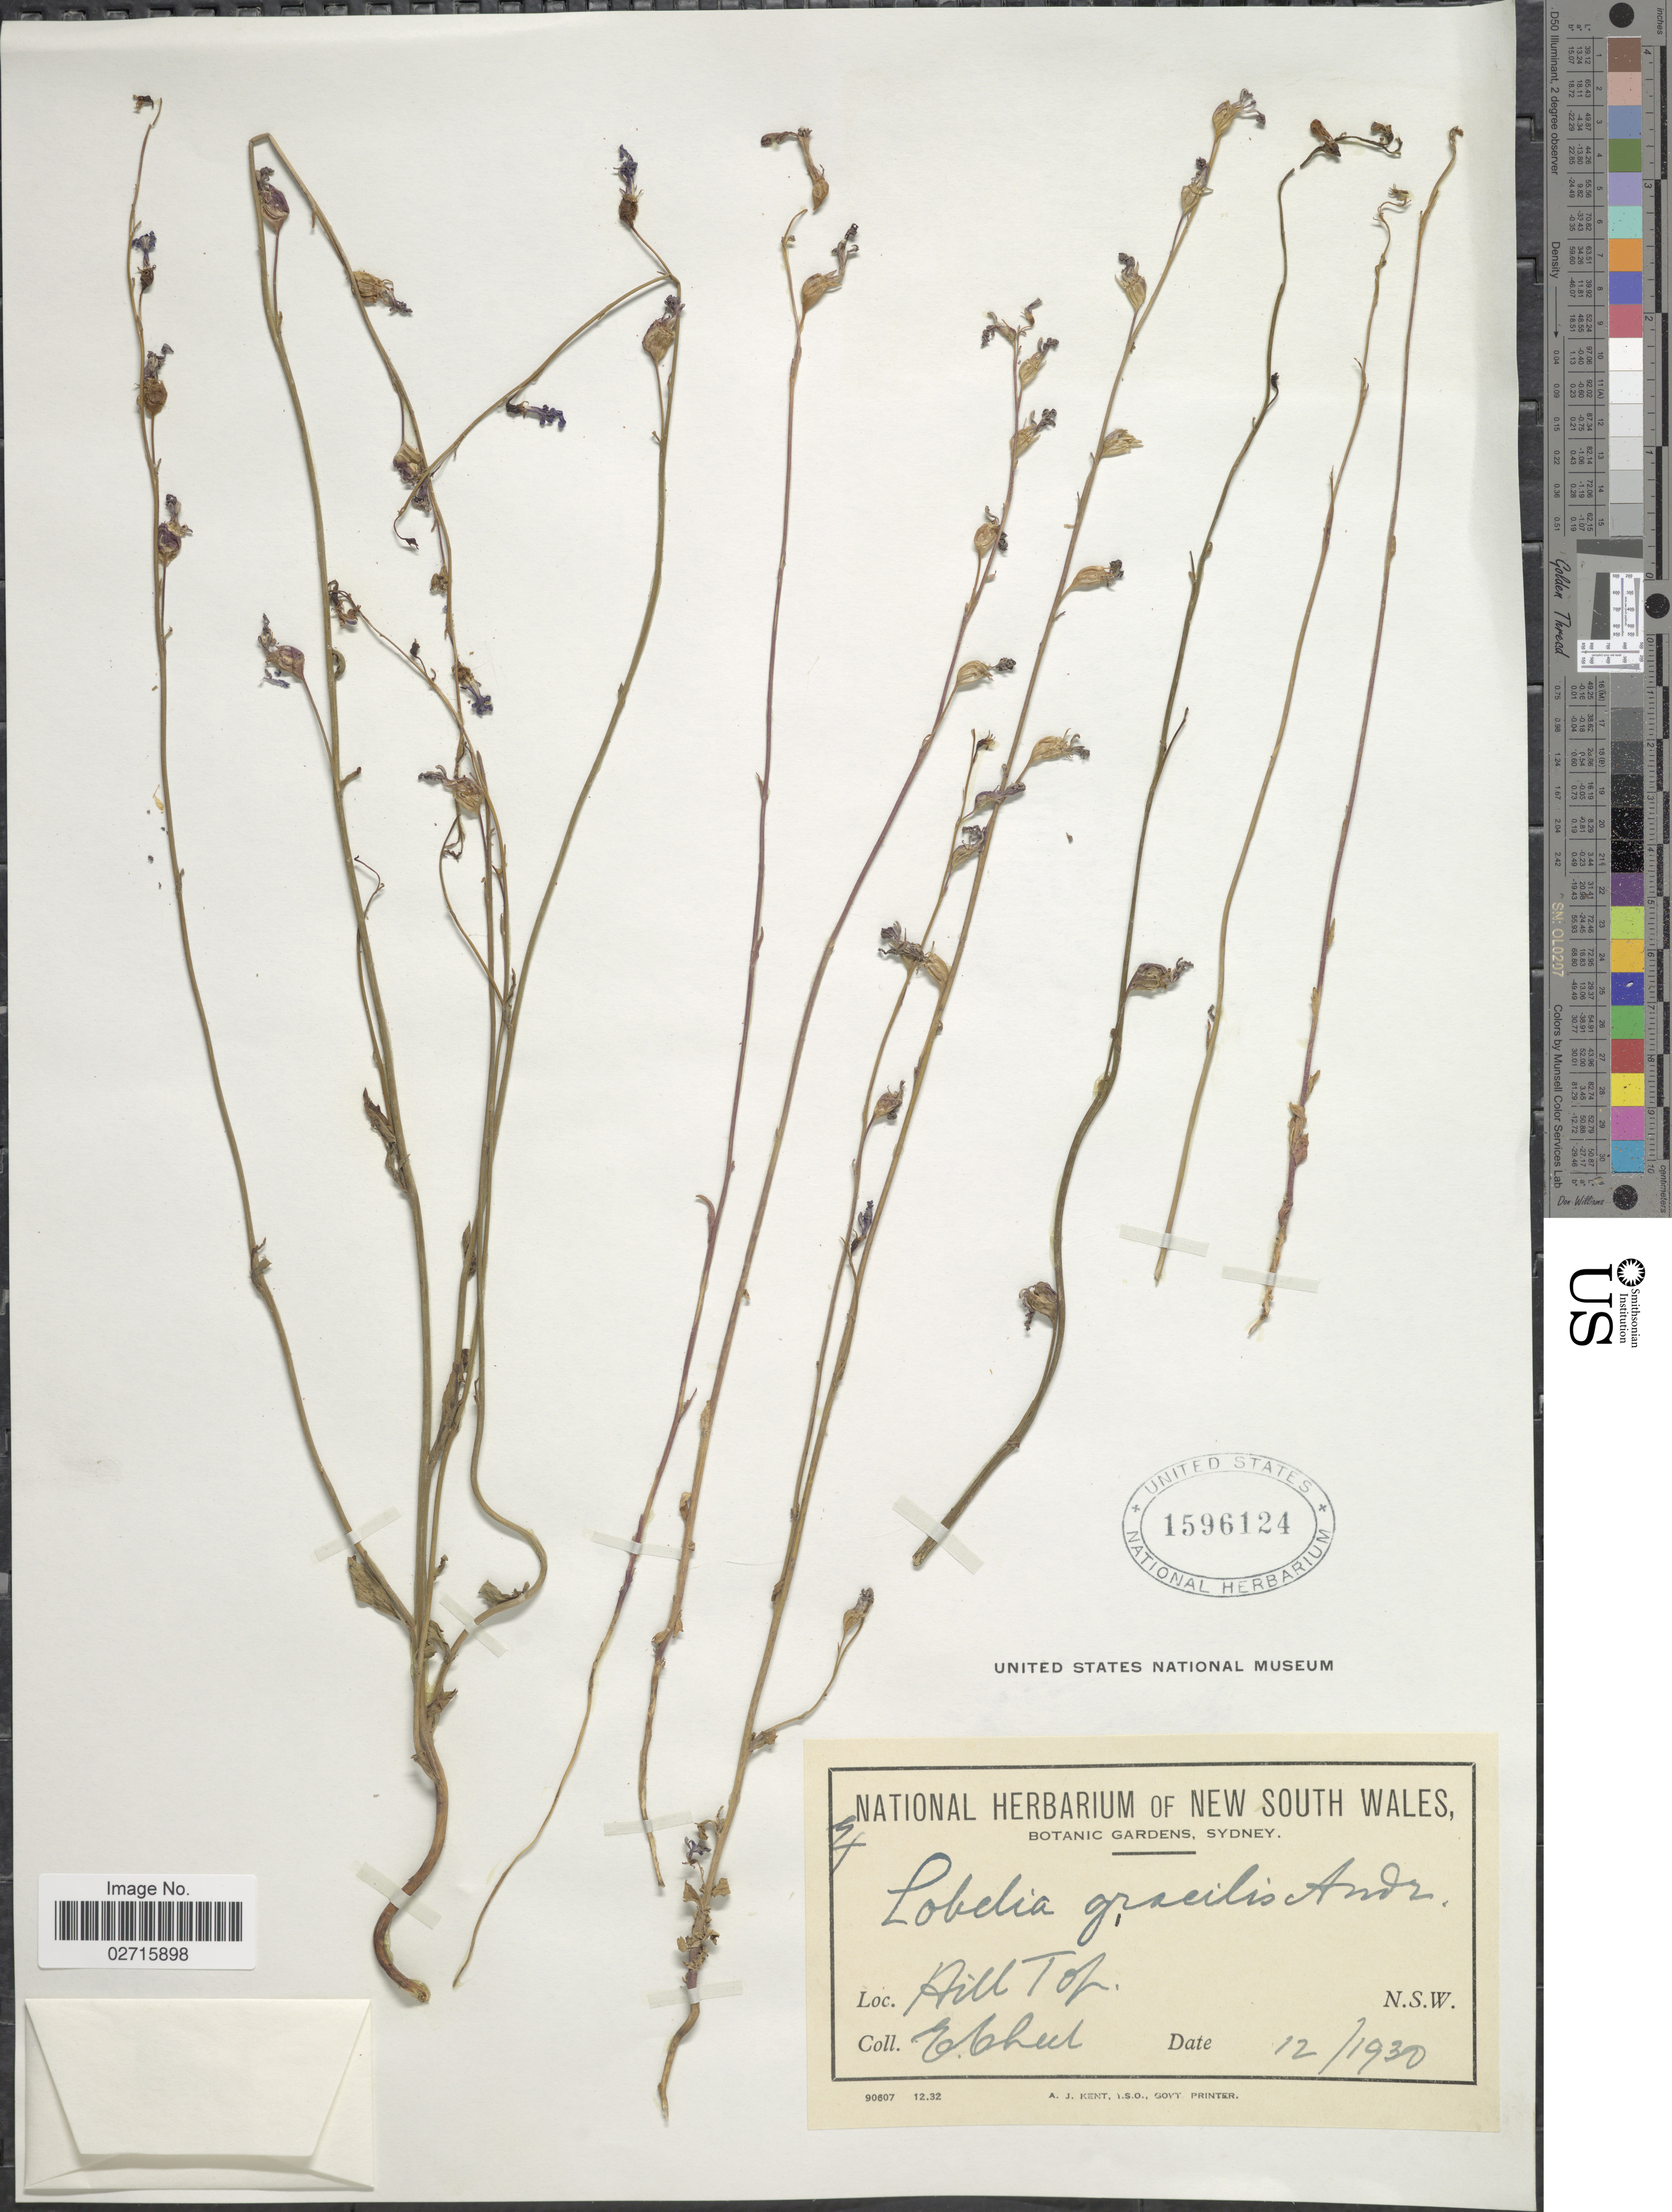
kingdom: Plantae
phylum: Tracheophyta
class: Magnoliopsida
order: Asterales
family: Campanulaceae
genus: Lobelia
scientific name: Lobelia gracilis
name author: Andrews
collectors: E. Cheel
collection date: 1930-12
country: Australia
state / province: New South Wales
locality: Hill Top.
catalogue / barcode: US 1596124